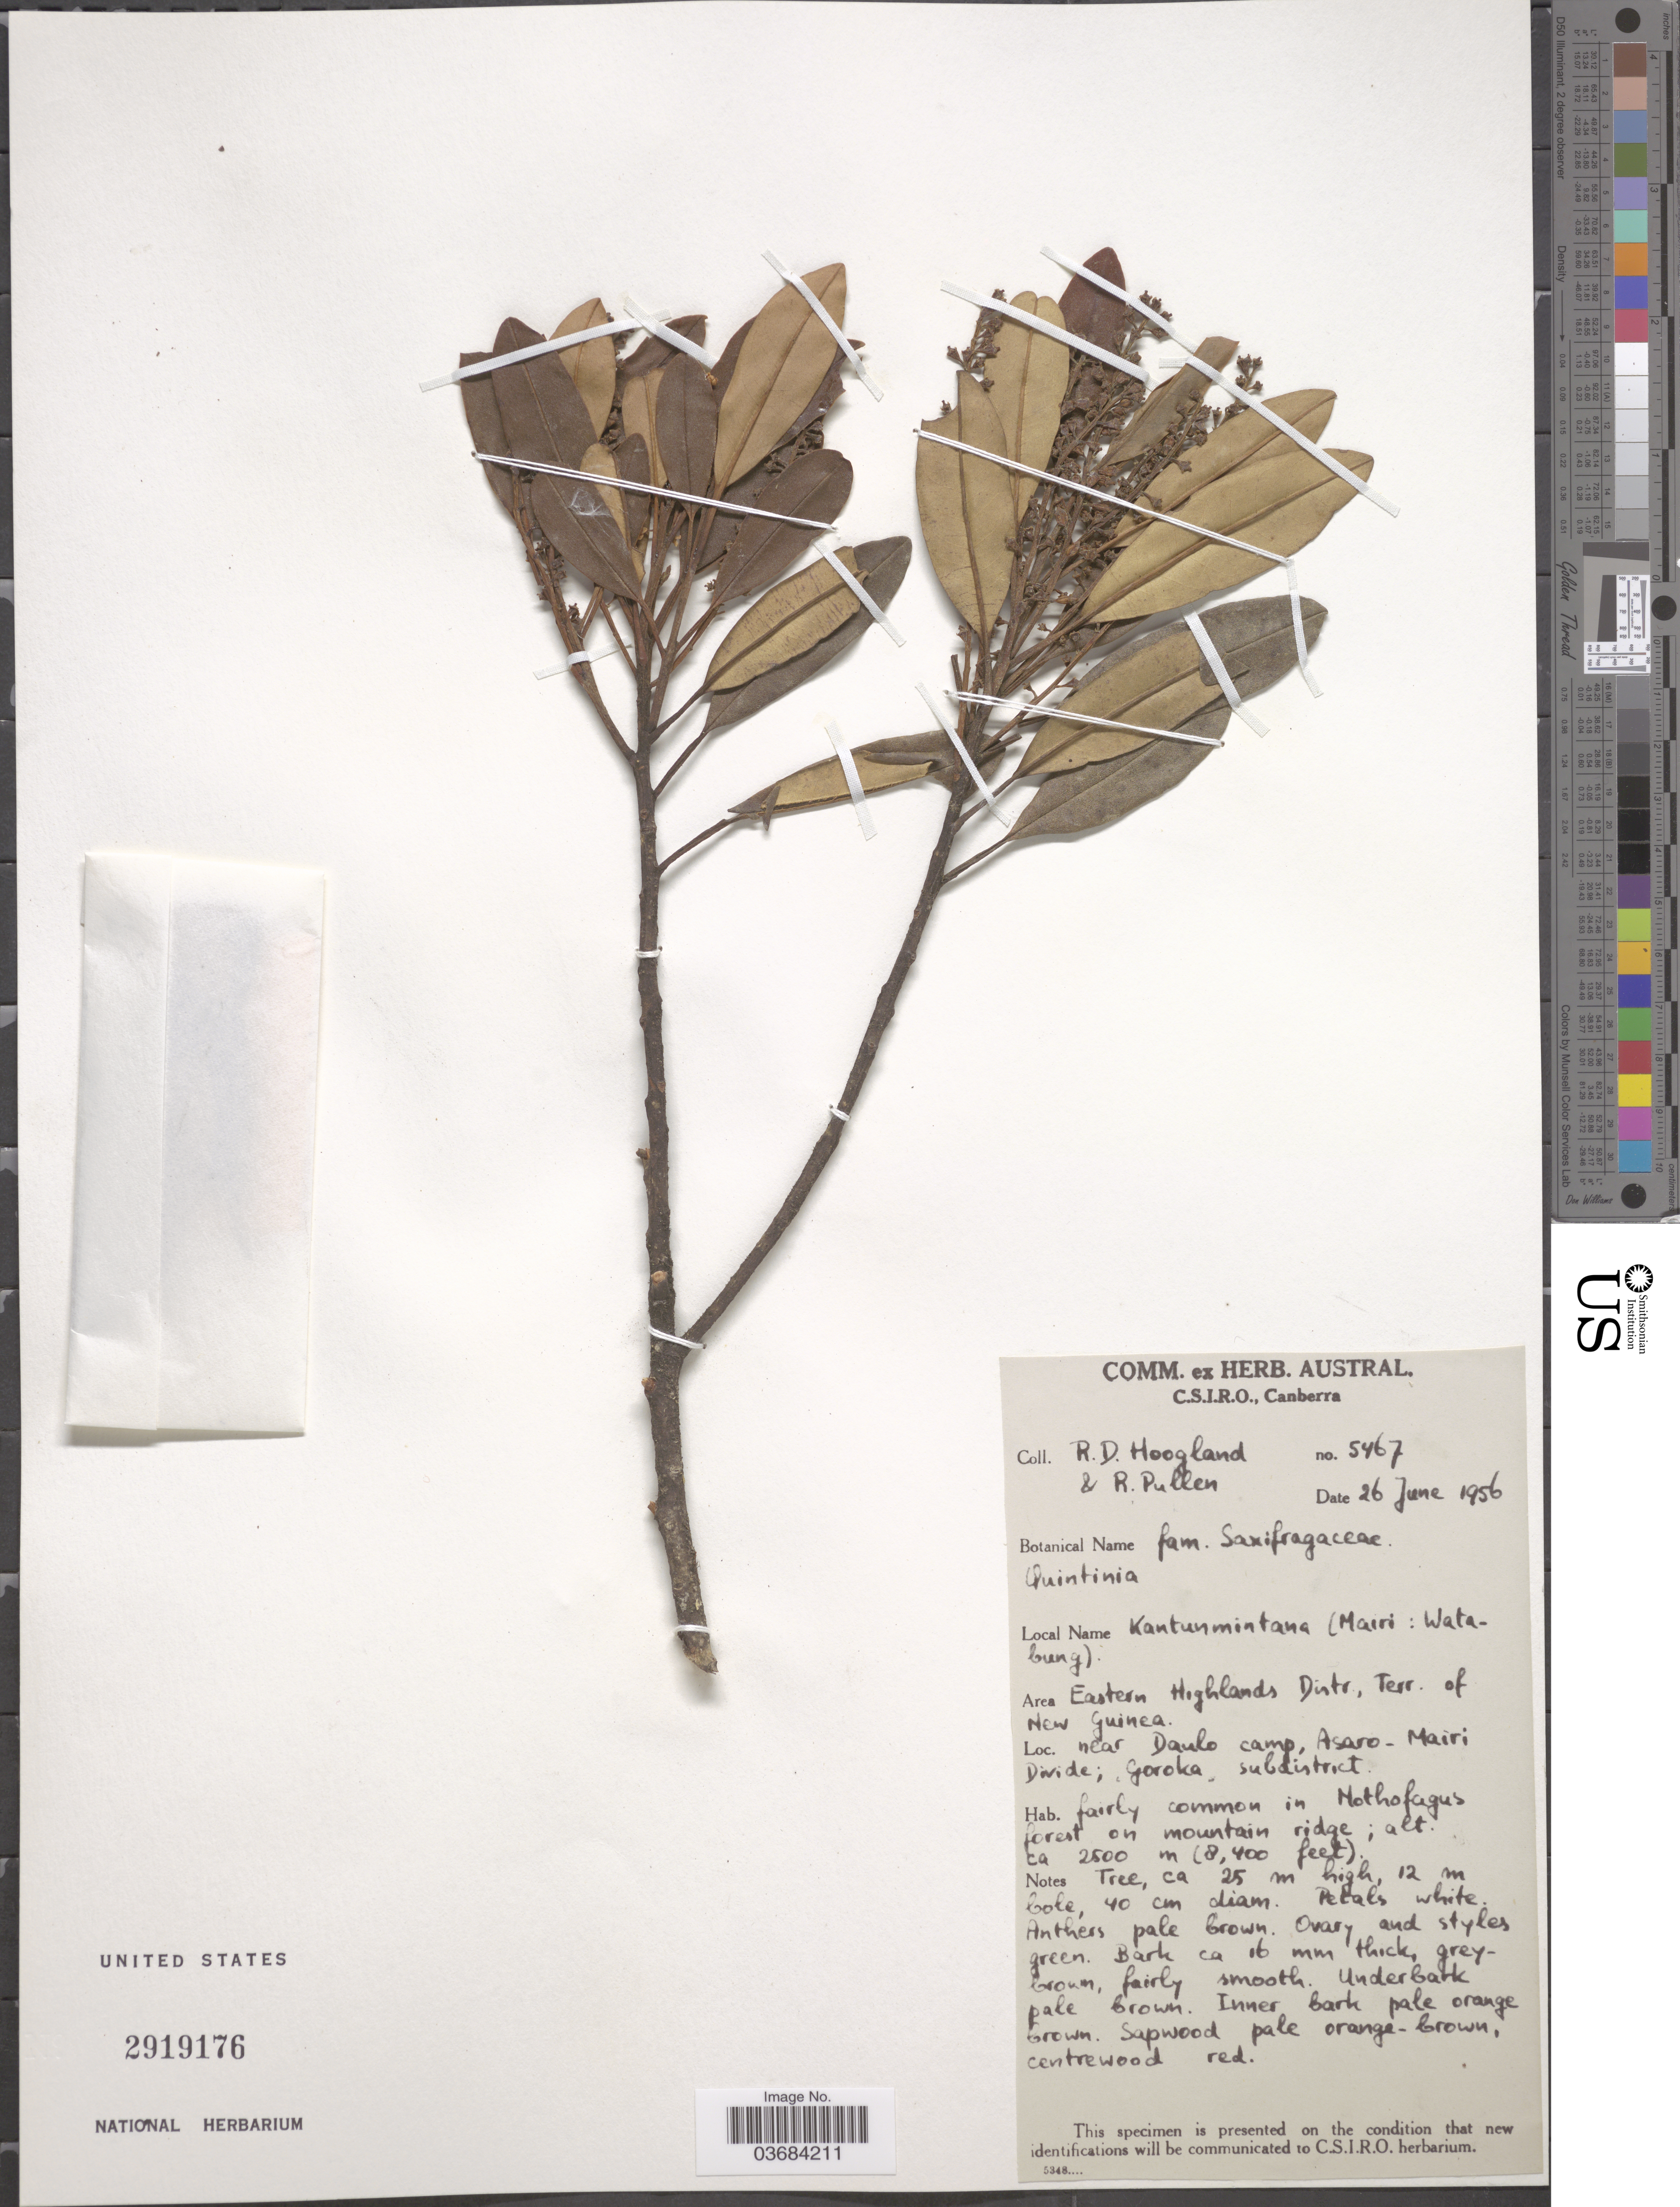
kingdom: Plantae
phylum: Tracheophyta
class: Magnoliopsida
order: Paracryphiales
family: Paracryphiaceae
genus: Quintinia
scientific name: Quintinia sp.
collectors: R. D. Hoogland & R. Pullen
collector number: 5467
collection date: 1956-06-26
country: Papua New Guinea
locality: Area Eastern Highlands Distr., Terr. of New Guinea. Near Daulo camp, Asaro-Mairi Dwidi; Goroka subdistrict.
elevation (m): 2560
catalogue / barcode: US 2919176